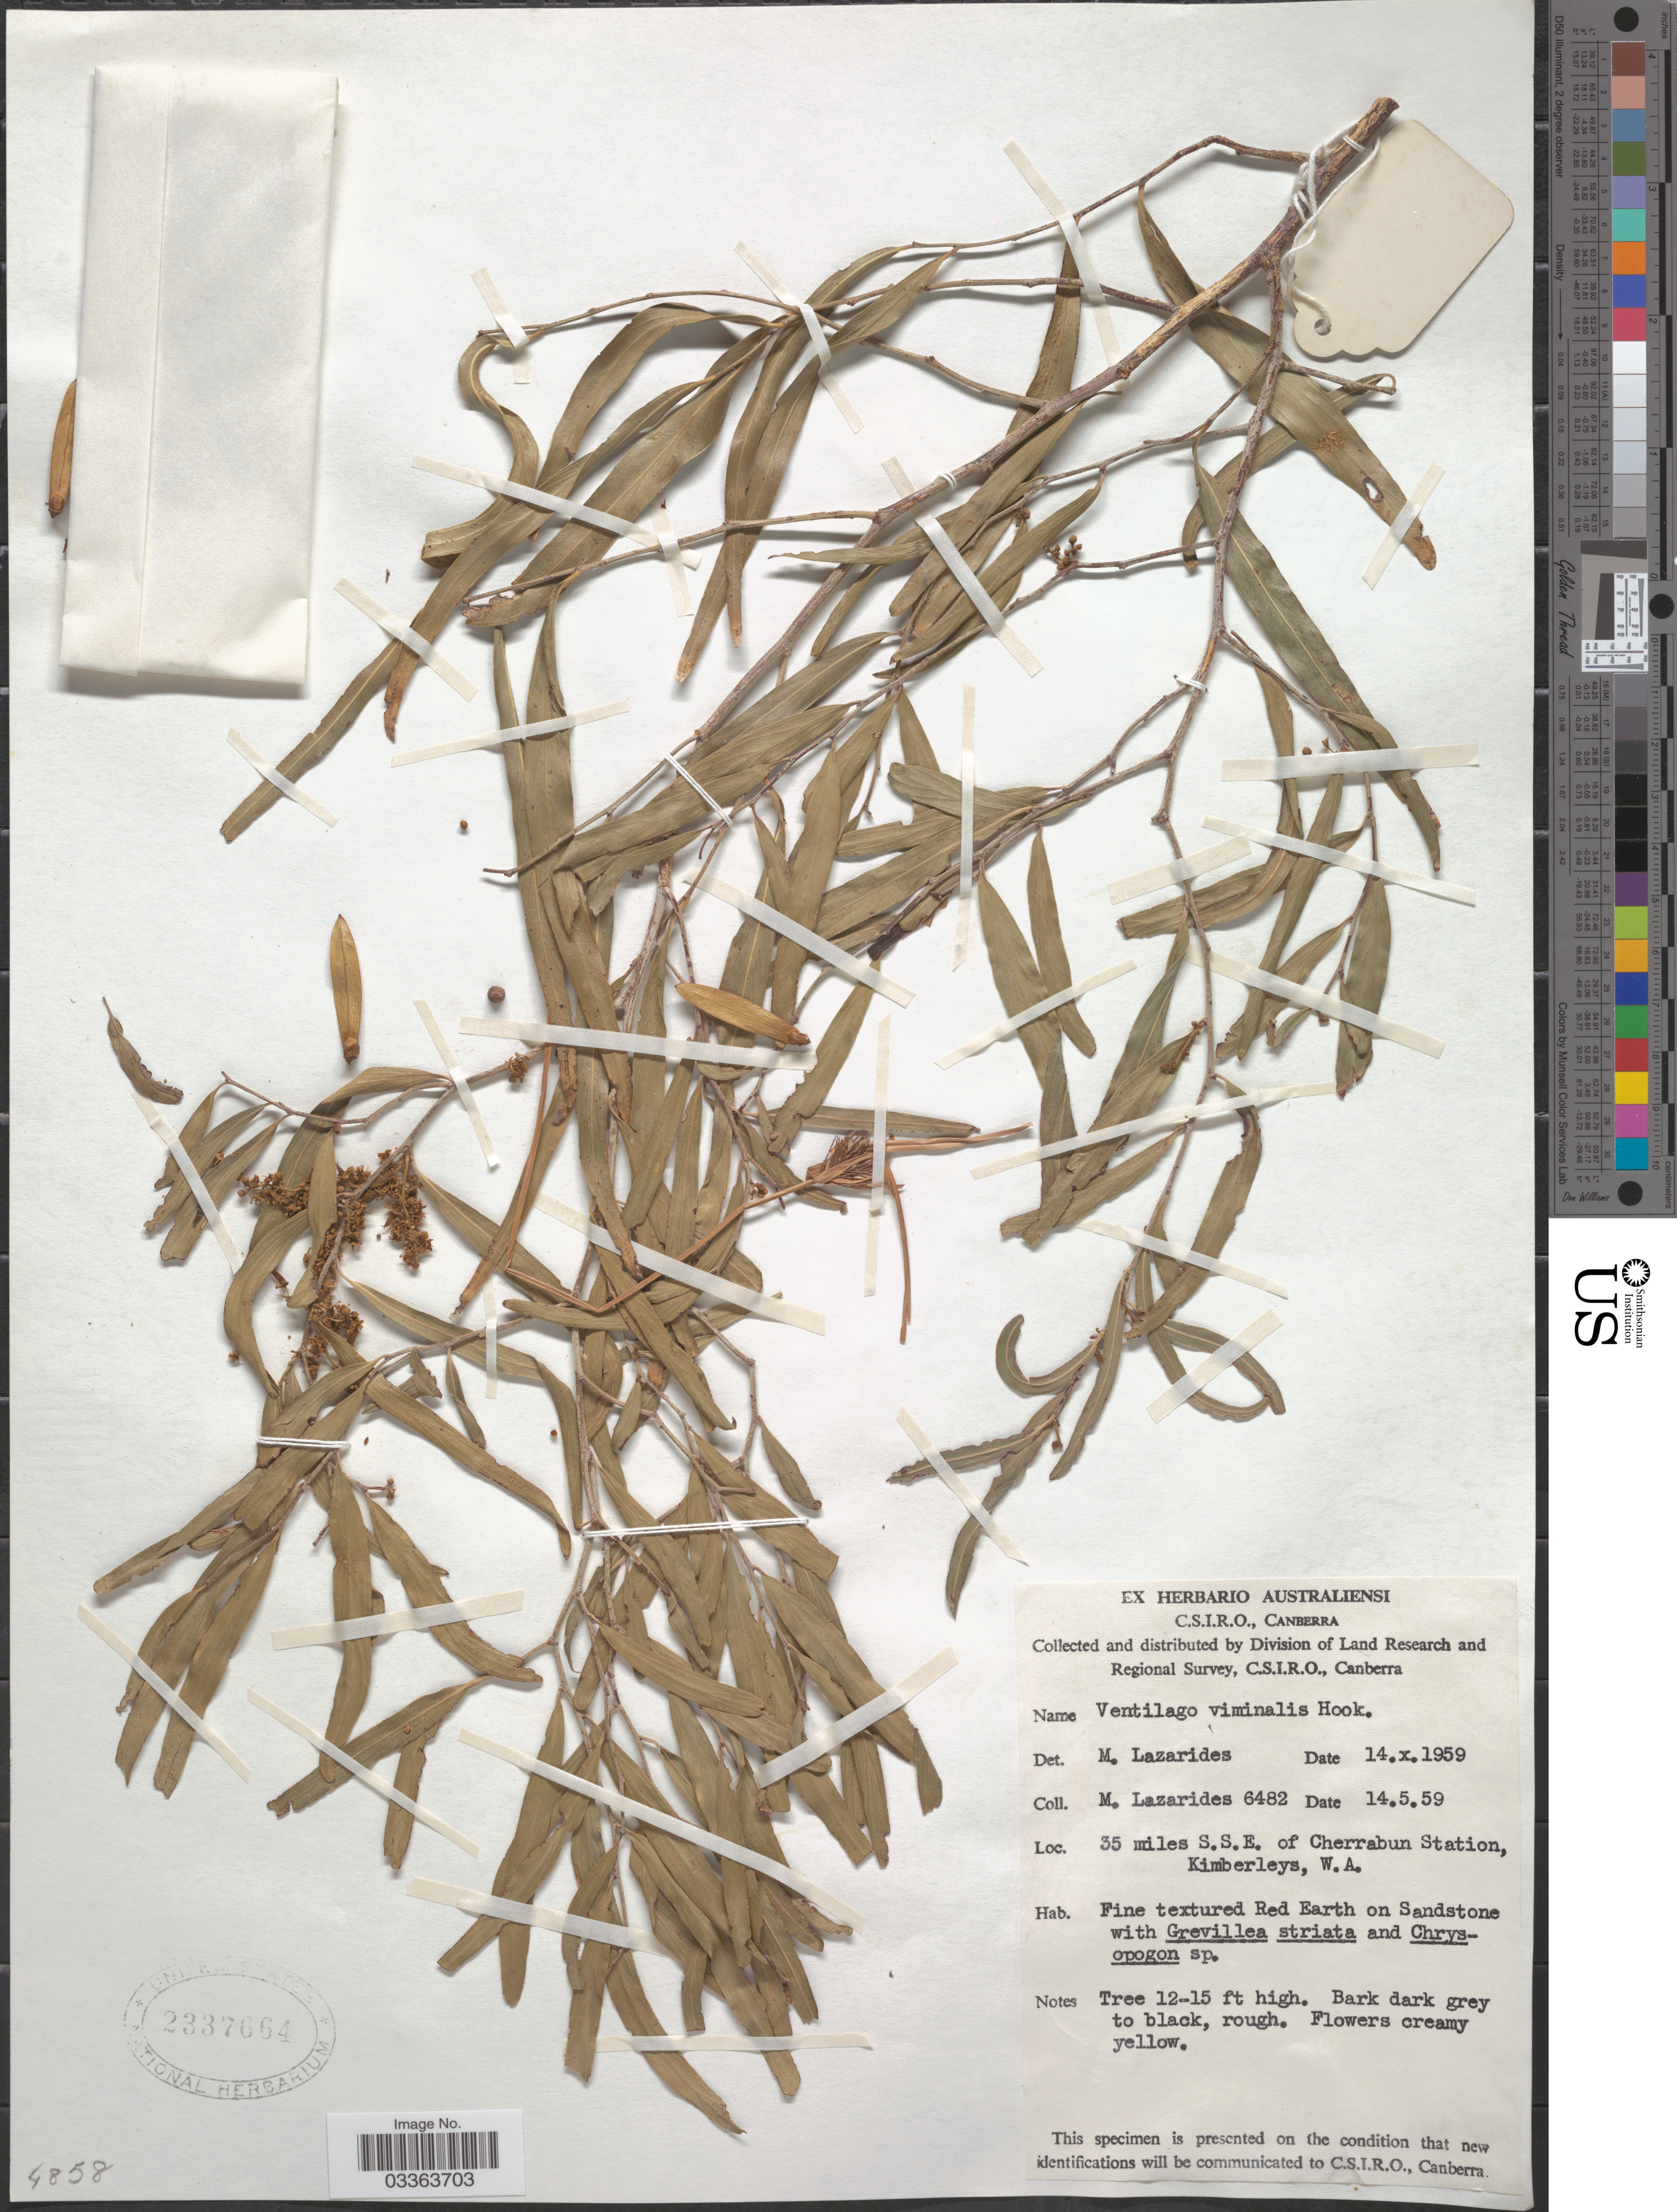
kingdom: Plantae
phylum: Tracheophyta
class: Magnoliopsida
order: Rosales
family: Rhamnaceae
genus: Ventilago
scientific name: Ventilago viminalis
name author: Hook.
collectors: M. Lazarides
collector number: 6482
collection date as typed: Transcribed d/m/y: 14/5/59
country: Australia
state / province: Western Australia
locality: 35 miles S.S.E. of Cherrabun Station, Kimberleys.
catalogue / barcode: US 2337664